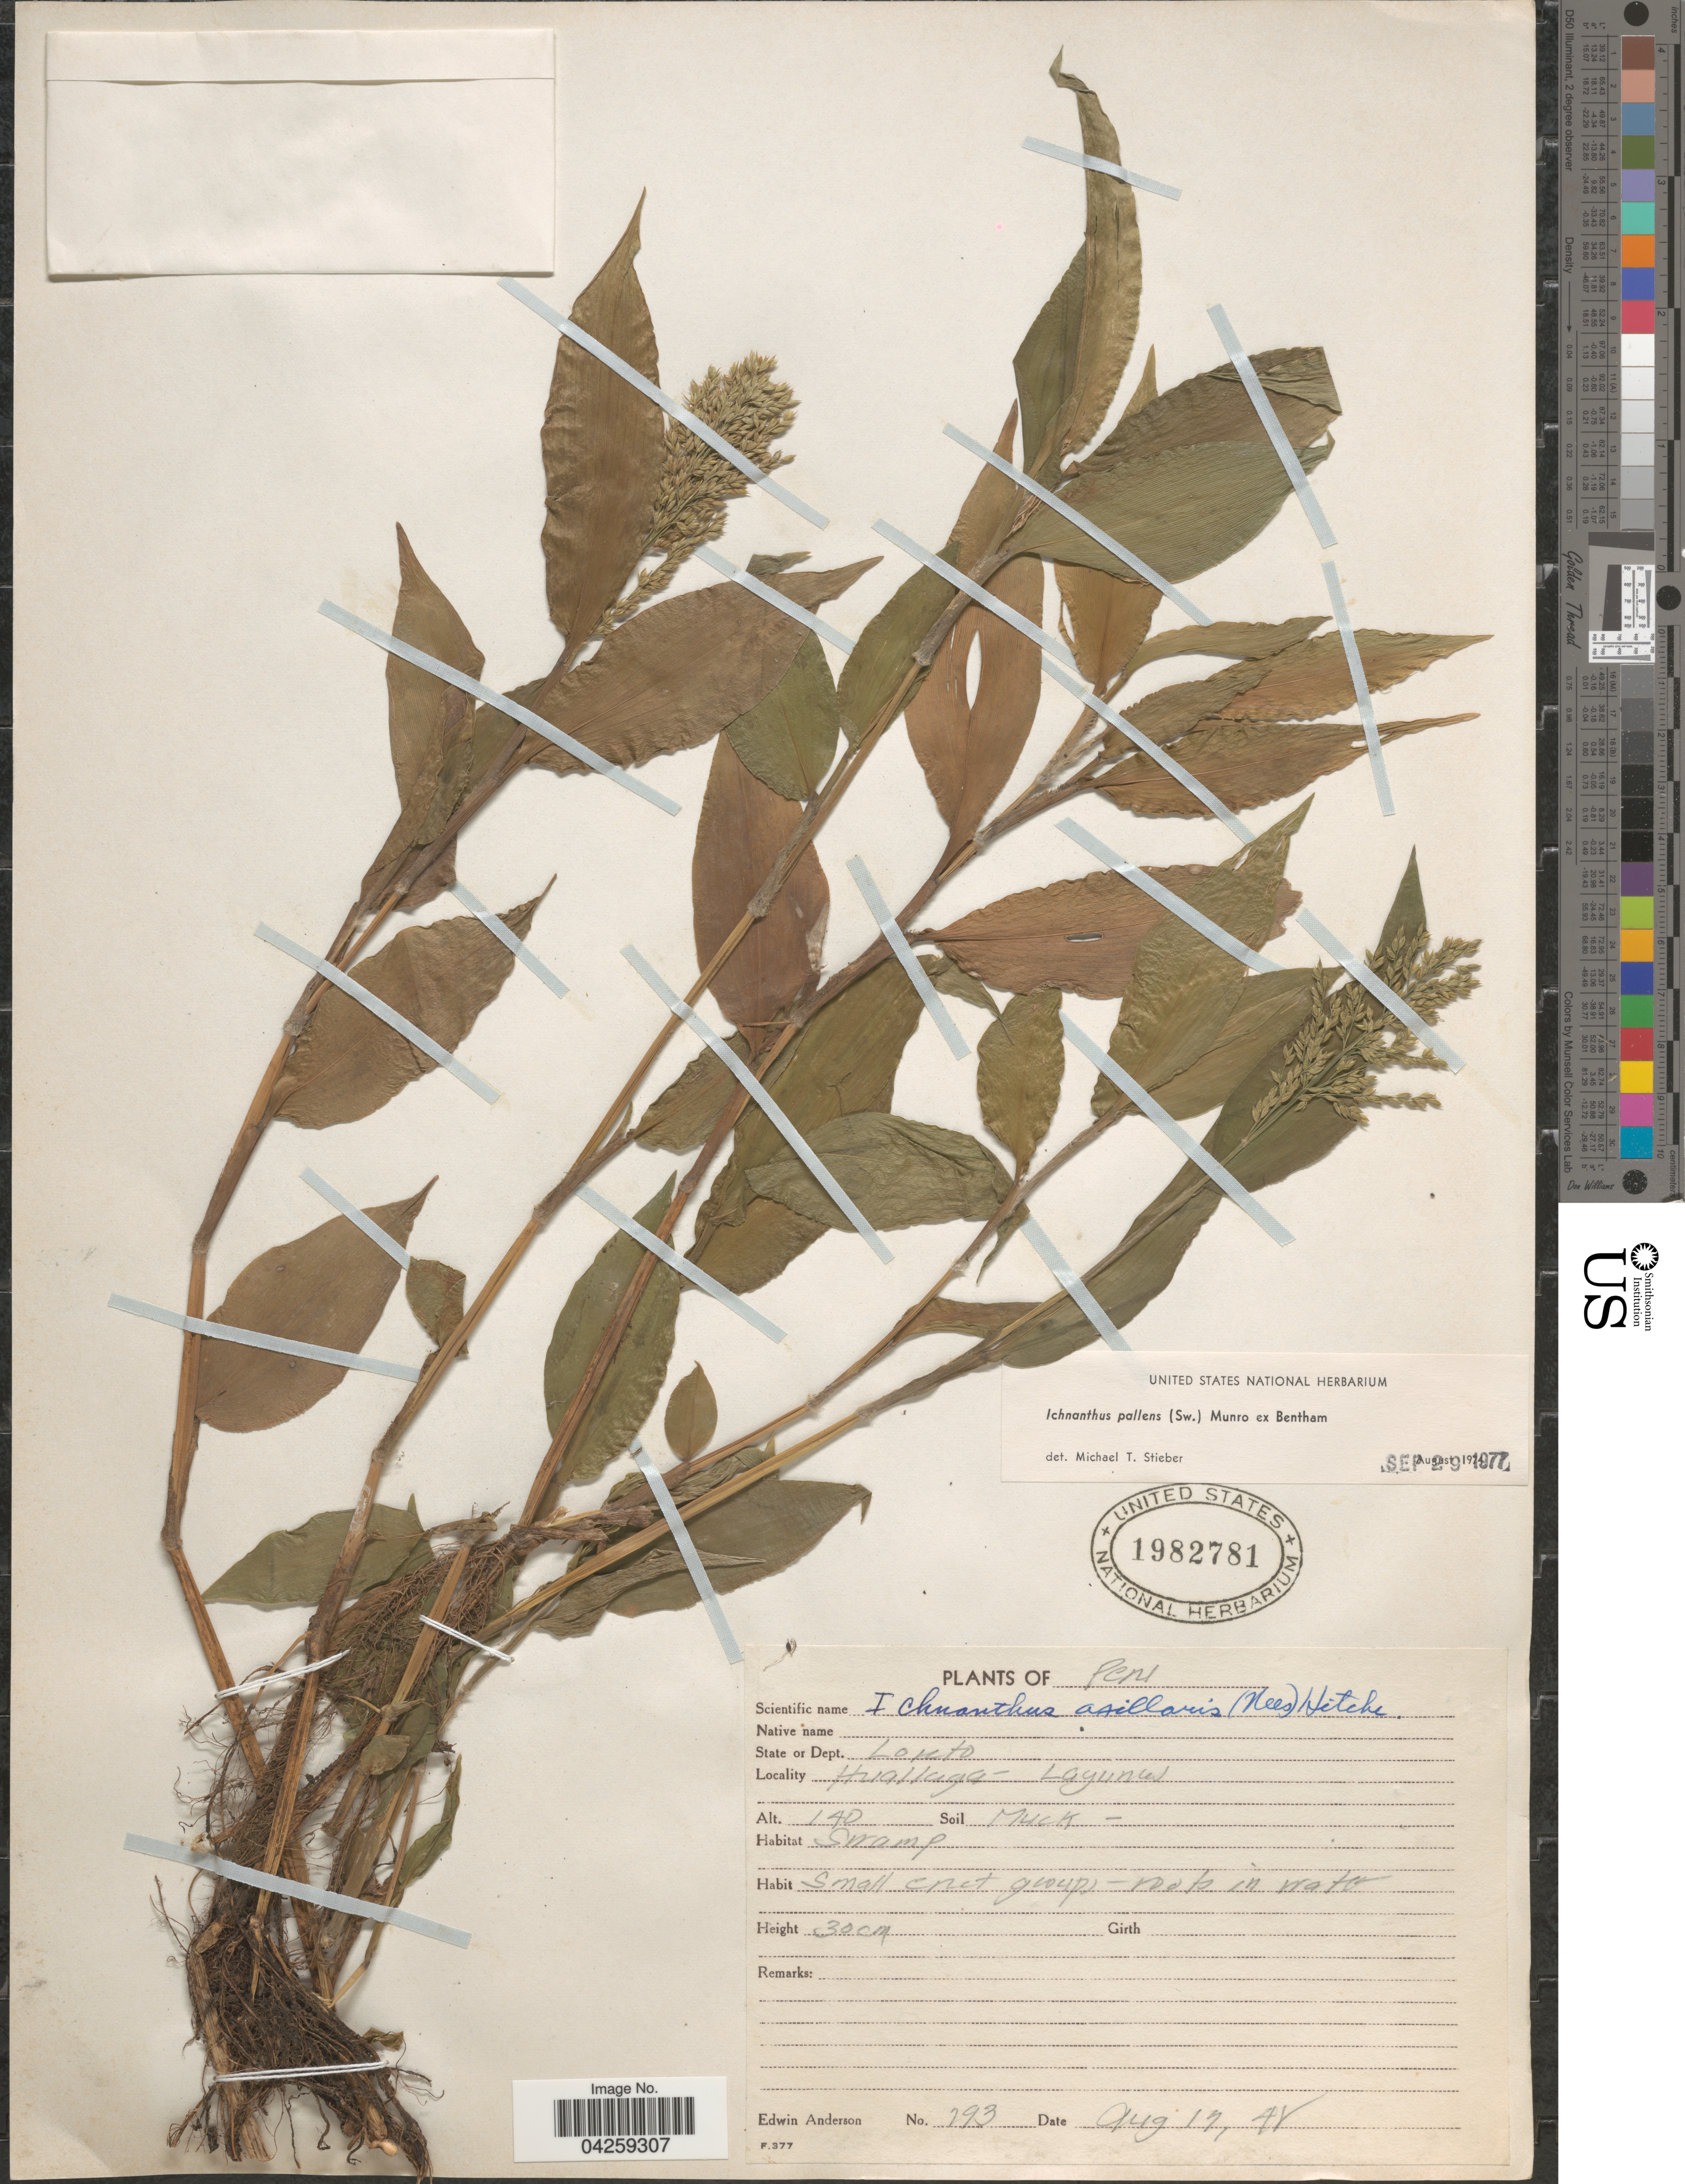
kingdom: Plantae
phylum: Tracheophyta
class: Liliopsida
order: Poales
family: Poaceae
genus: Ichnanthus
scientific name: Ichnanthus pallens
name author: (Sw.) Munro ex Benth.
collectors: E. Anderson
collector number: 193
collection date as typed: Transcribed d/m/y: 17/8/48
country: Peru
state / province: Loreto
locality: State or Dept. Loreto. Huallaga-Lagunas.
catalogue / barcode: US 1982781